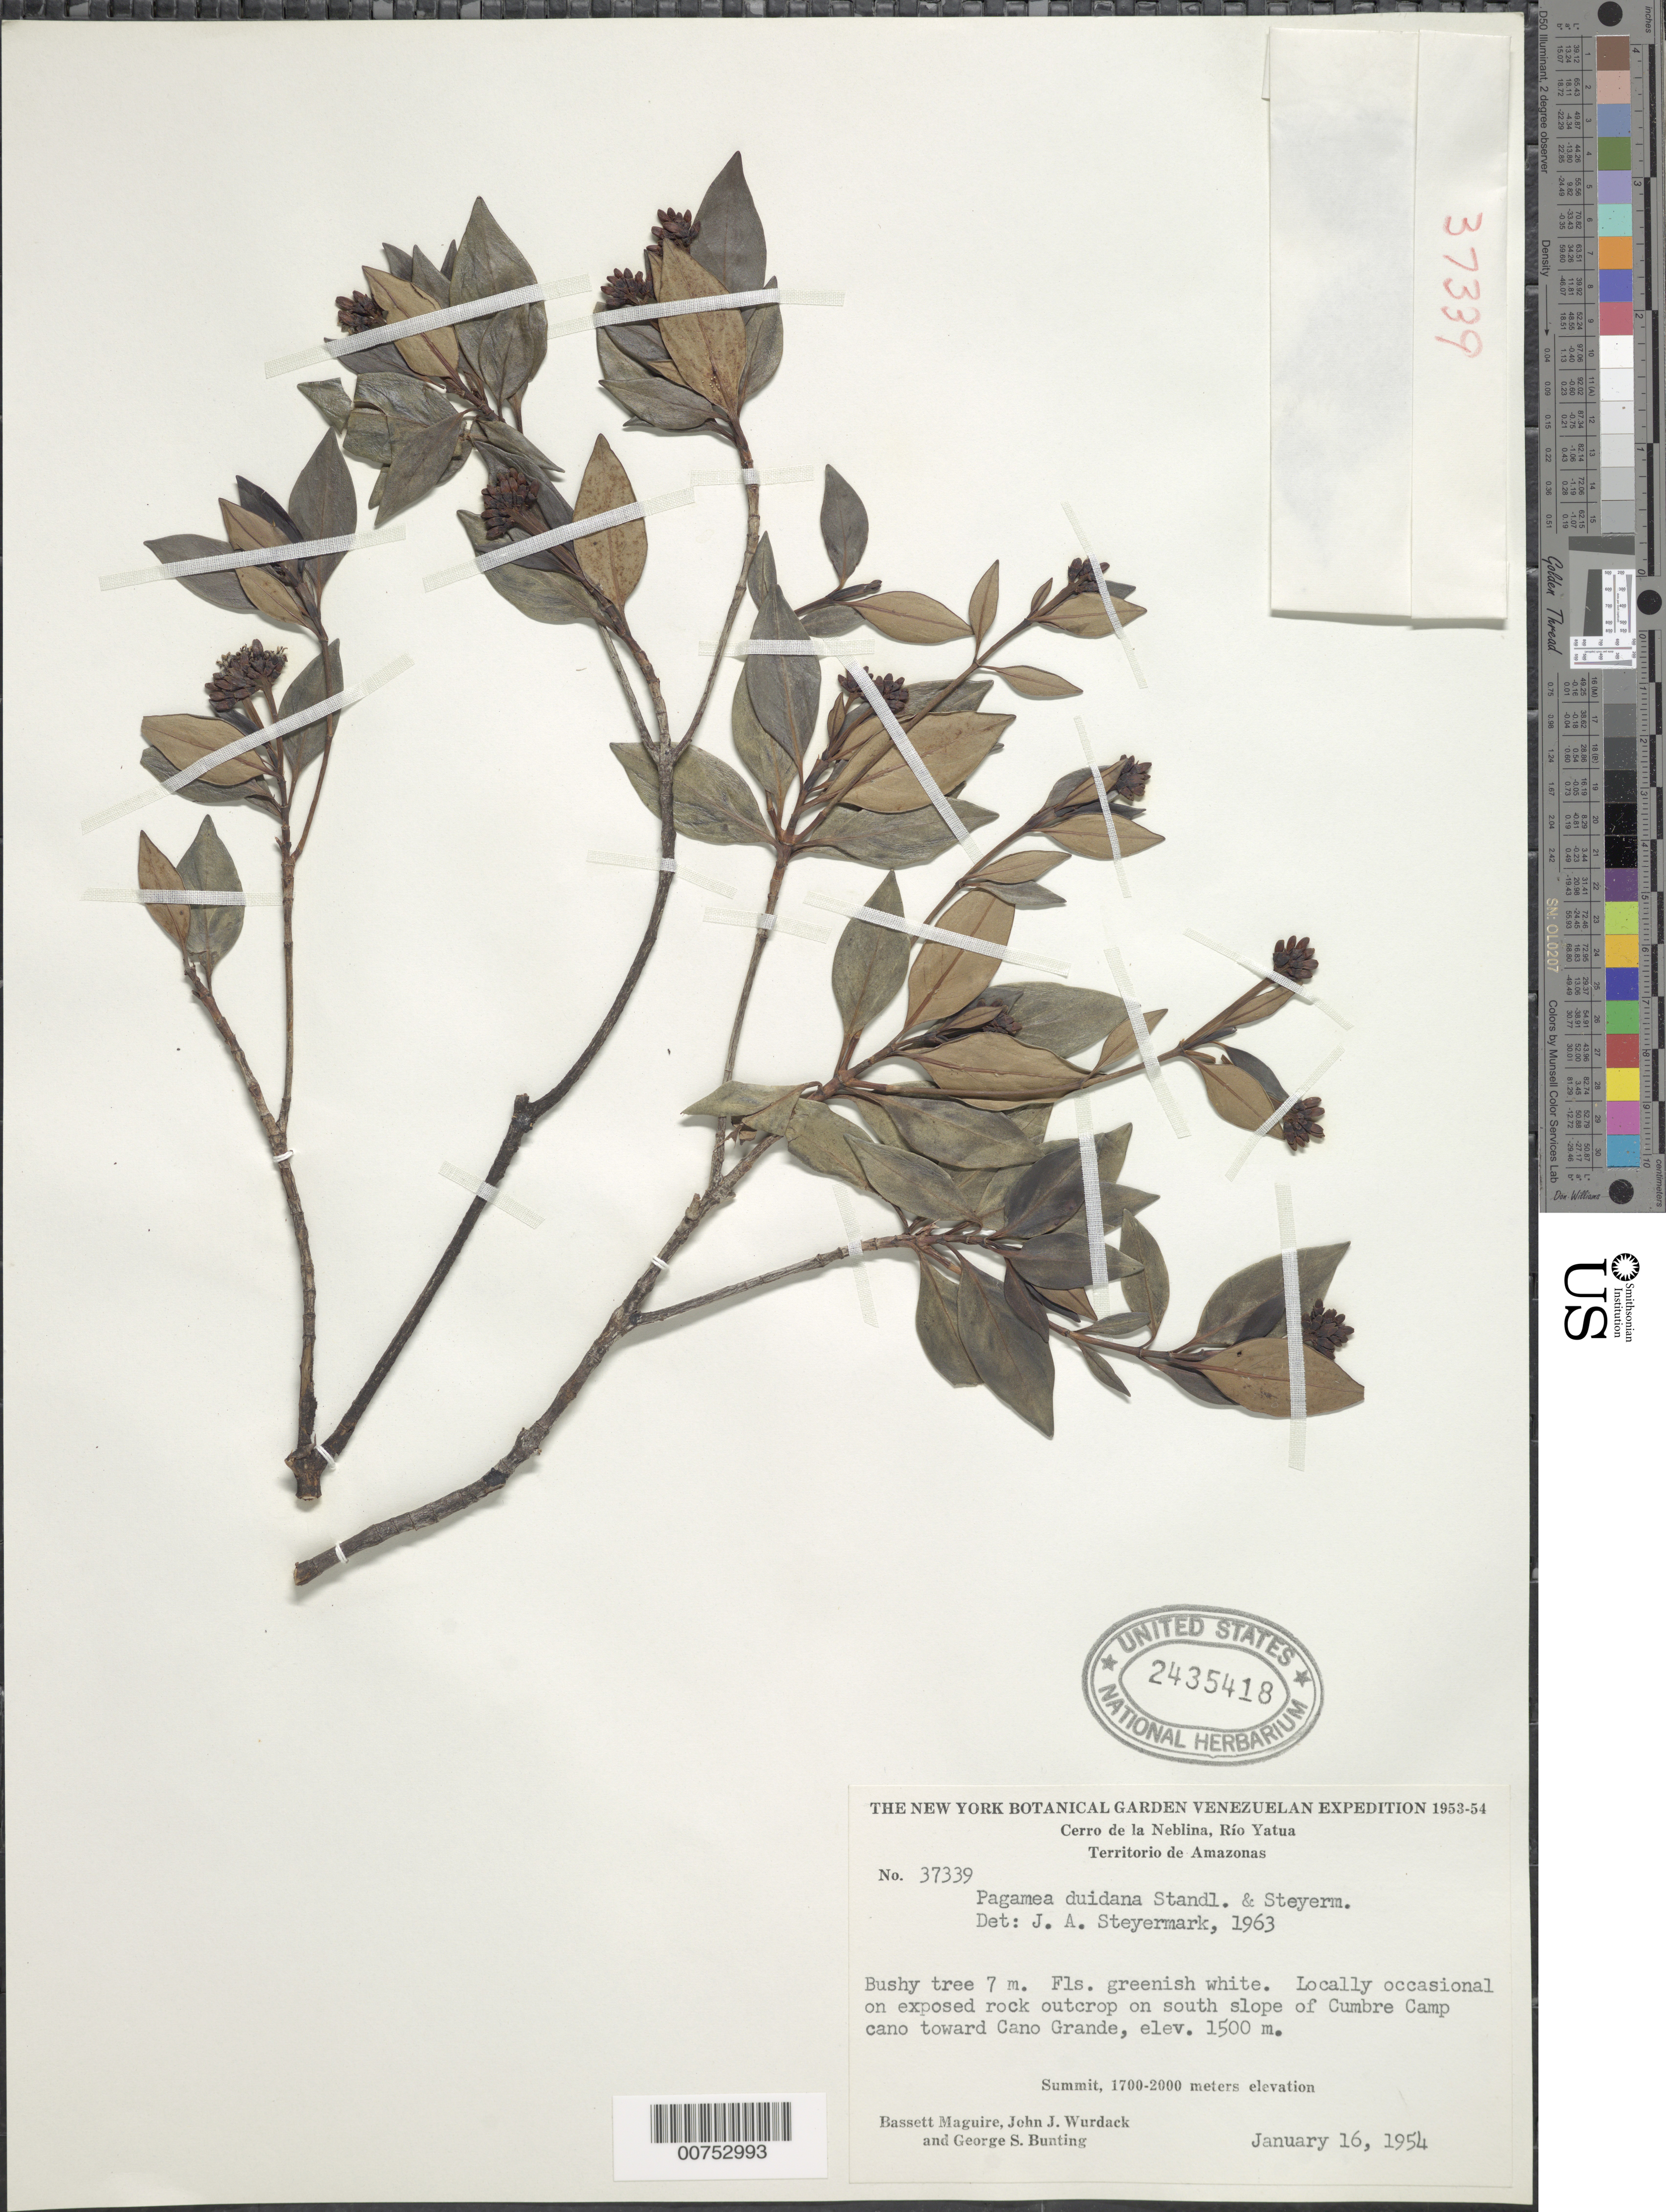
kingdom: Plantae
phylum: Tracheophyta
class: Magnoliopsida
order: Gentianales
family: Rubiaceae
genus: Pagamea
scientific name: Pagamea duidana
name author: Standl. & Steyerm.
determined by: Steyermark, Julian A., (VEN)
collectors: B. Maguire, J. J. Wurdack & G. S. Bunting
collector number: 37339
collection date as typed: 16-Jan-54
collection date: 1954-01-16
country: Venezuela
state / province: Amazonas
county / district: Río Negro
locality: Cerro de la Neblina, Río Yatua, S slope of Cumbre Camp, toward Caño Grande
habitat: Exposed rock outcrop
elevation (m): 1500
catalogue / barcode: US 2435418